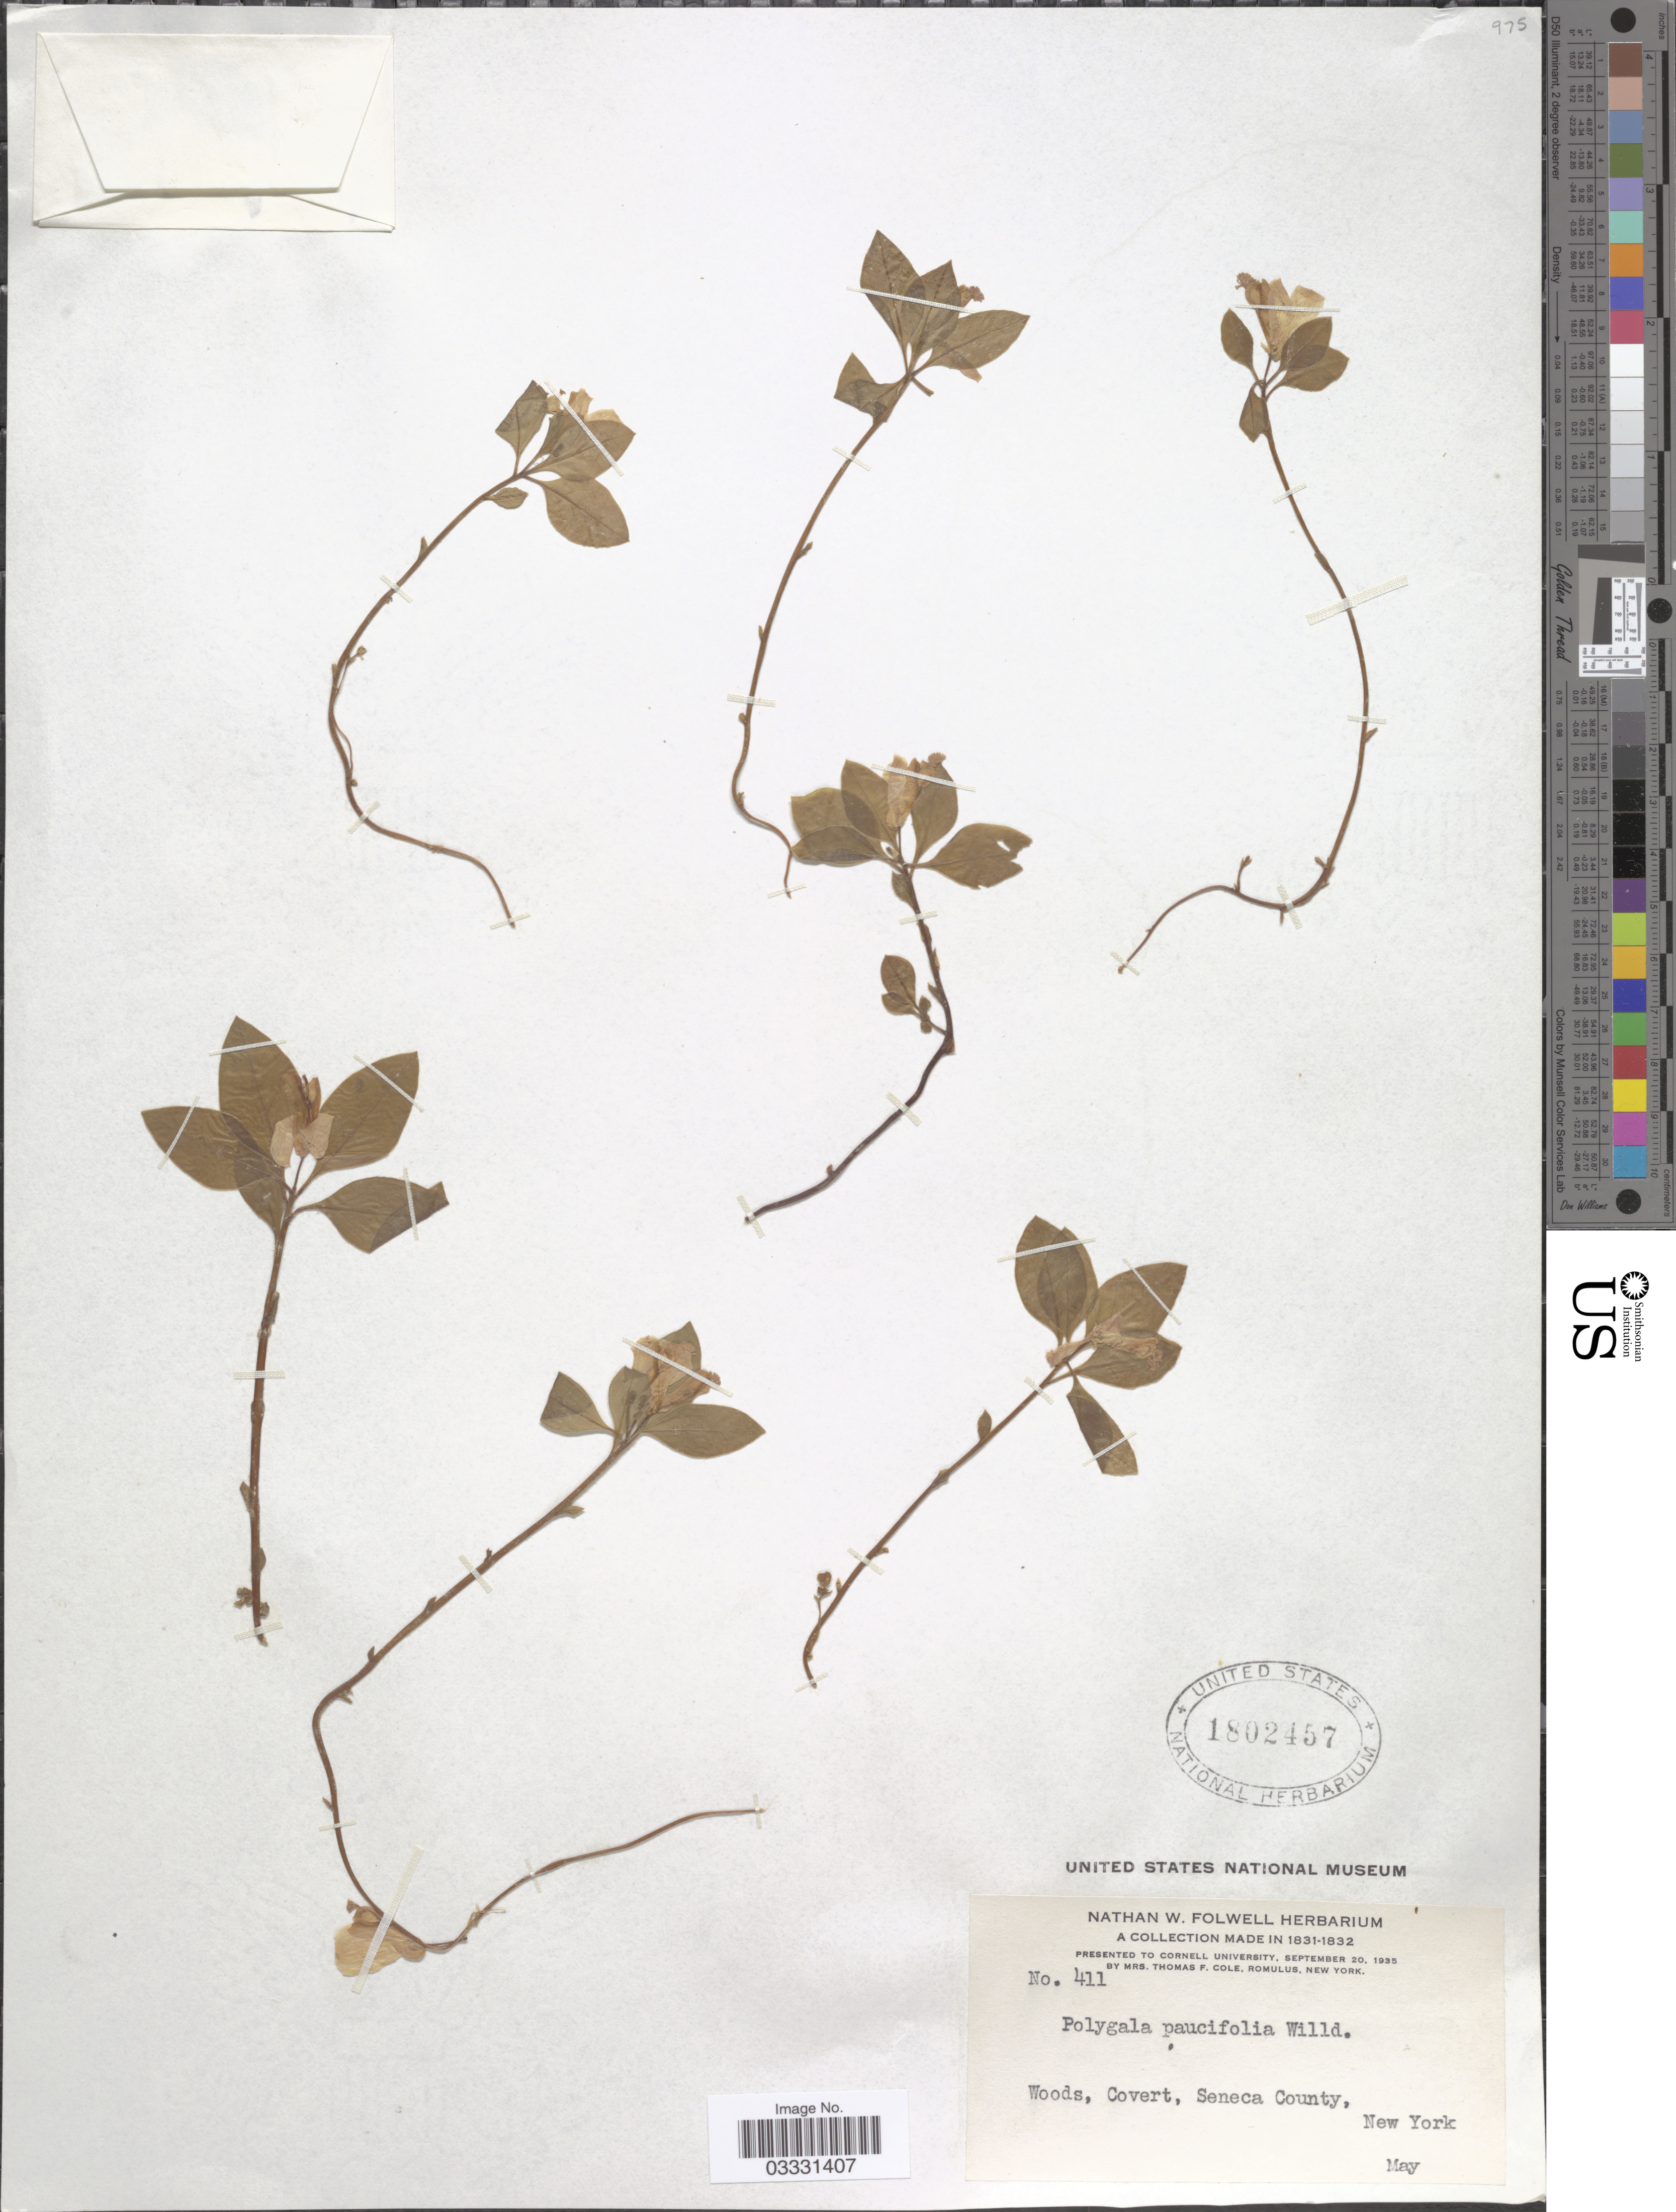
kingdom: Plantae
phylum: Tracheophyta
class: Magnoliopsida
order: Fabales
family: Polygalaceae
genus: Polygaloides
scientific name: Polygaloides paucifolia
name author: (Willd.) J.R. Abbott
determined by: Strong, Mark T., (BOT), Smithsonian Institution - National Museum of Natural History (UNITED STATES)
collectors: ex herb. Nathan W. Folwell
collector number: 411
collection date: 1831-05/1832-05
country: United States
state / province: New York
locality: Woods, Covert, Seneca County.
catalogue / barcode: US 1802457